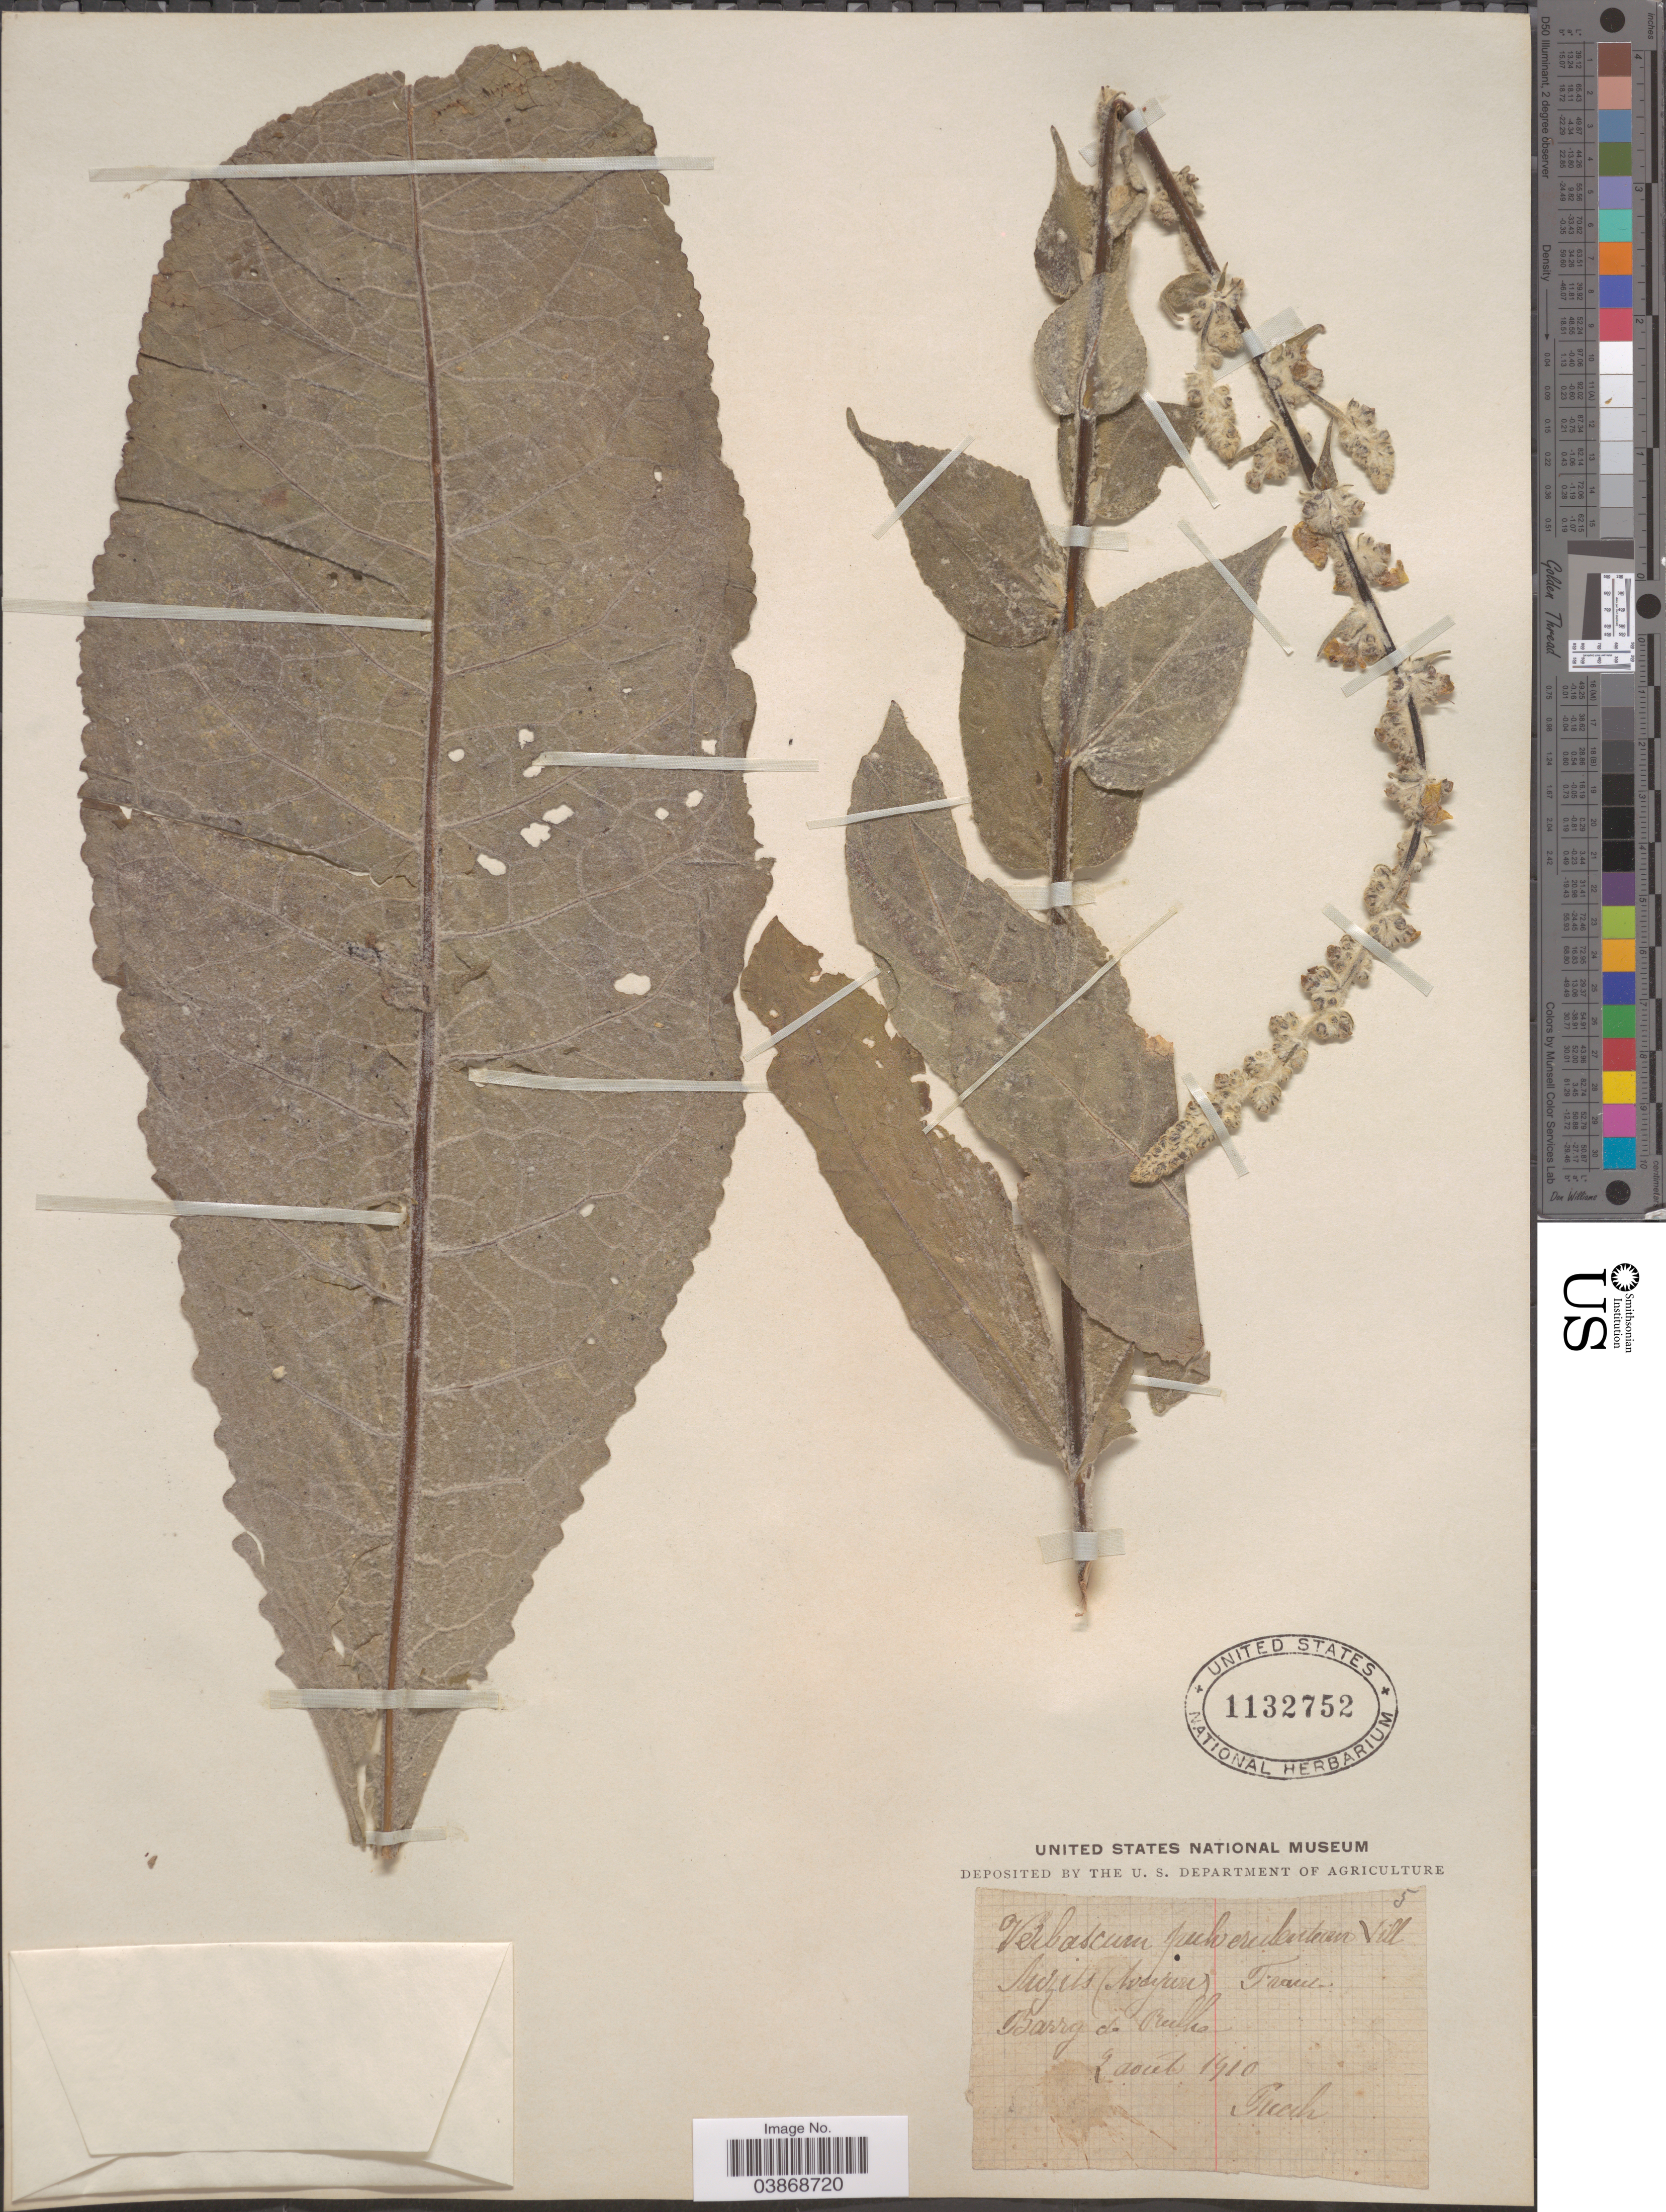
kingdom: Plantae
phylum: Tracheophyta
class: Magnoliopsida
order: Lamiales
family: Scrophulariaceae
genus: Verbascum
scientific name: Verbascum pulverulentum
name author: Vill.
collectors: Puch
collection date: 1910-08-02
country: France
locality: Aiviels (Averyus). Barry de Builha. [interpreted]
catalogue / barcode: US 1132752